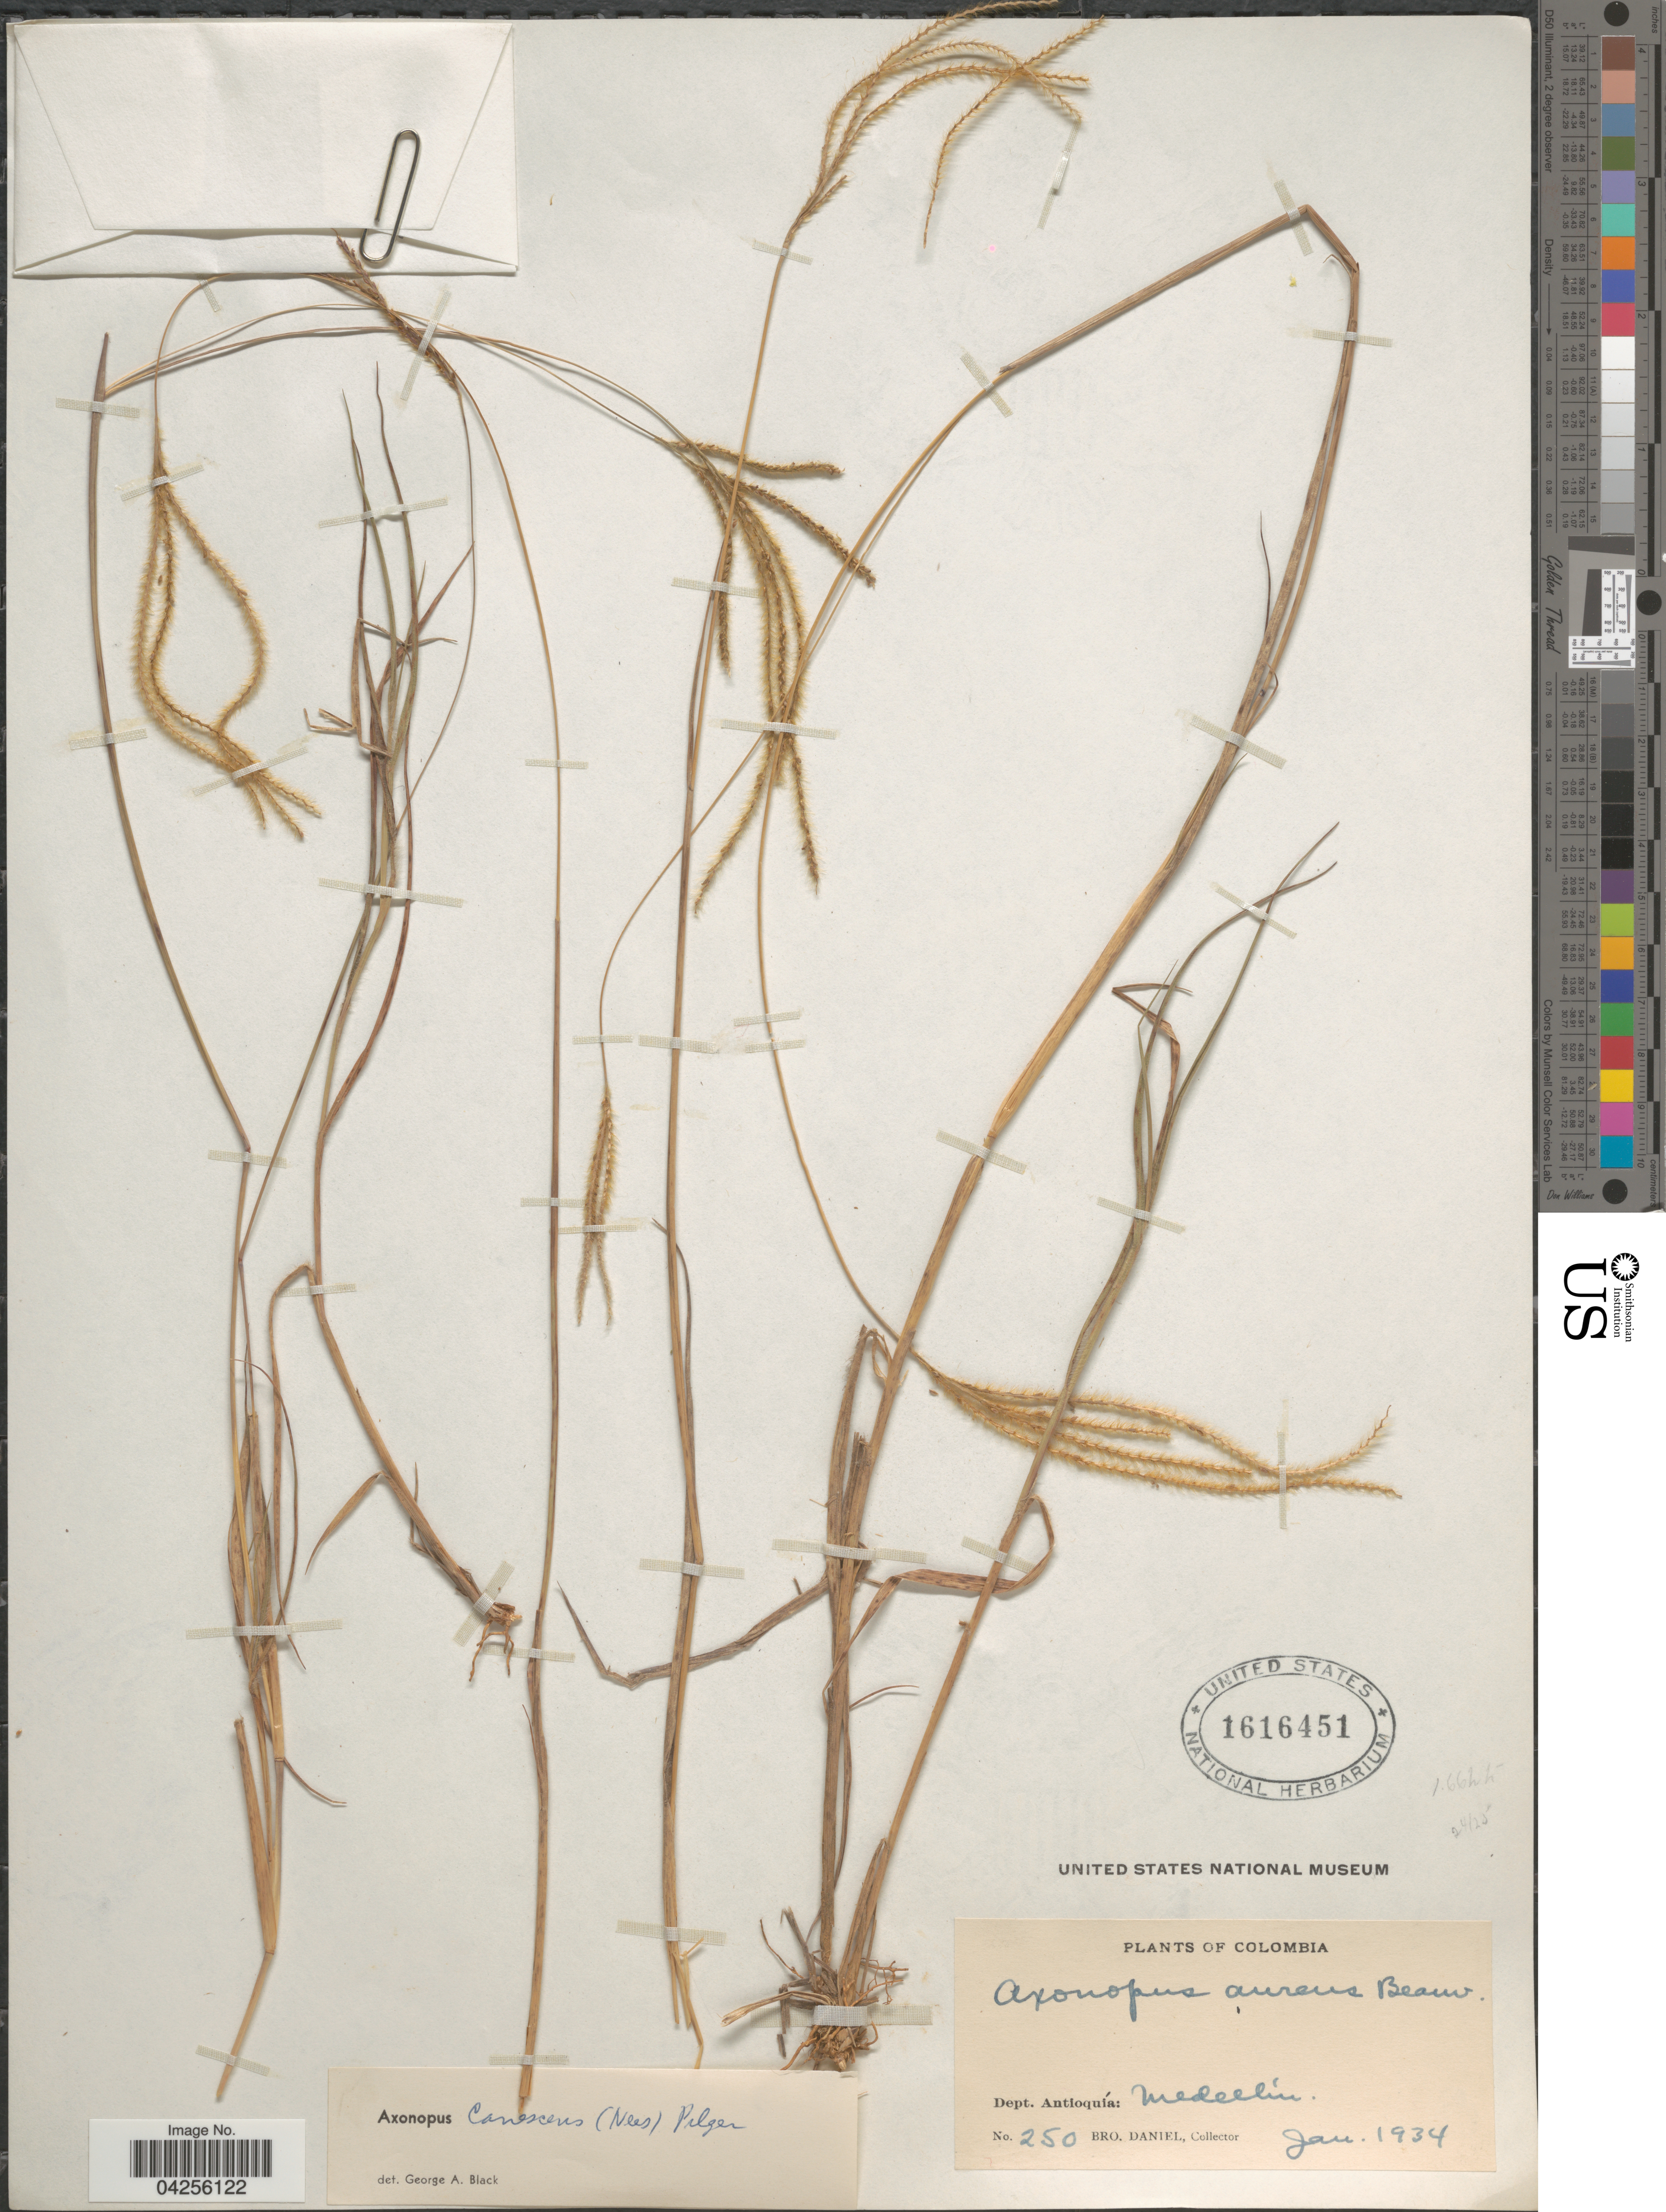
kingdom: Plantae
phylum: Tracheophyta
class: Liliopsida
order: Poales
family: Poaceae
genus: Axonopus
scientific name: Axonopus canescens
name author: (Nees ex Trin.) Pilg.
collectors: Bro. Daniel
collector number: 250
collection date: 1934-01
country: Colombia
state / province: Antioquia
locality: Dept. Antioquiá: Medellín.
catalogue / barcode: US 1616451